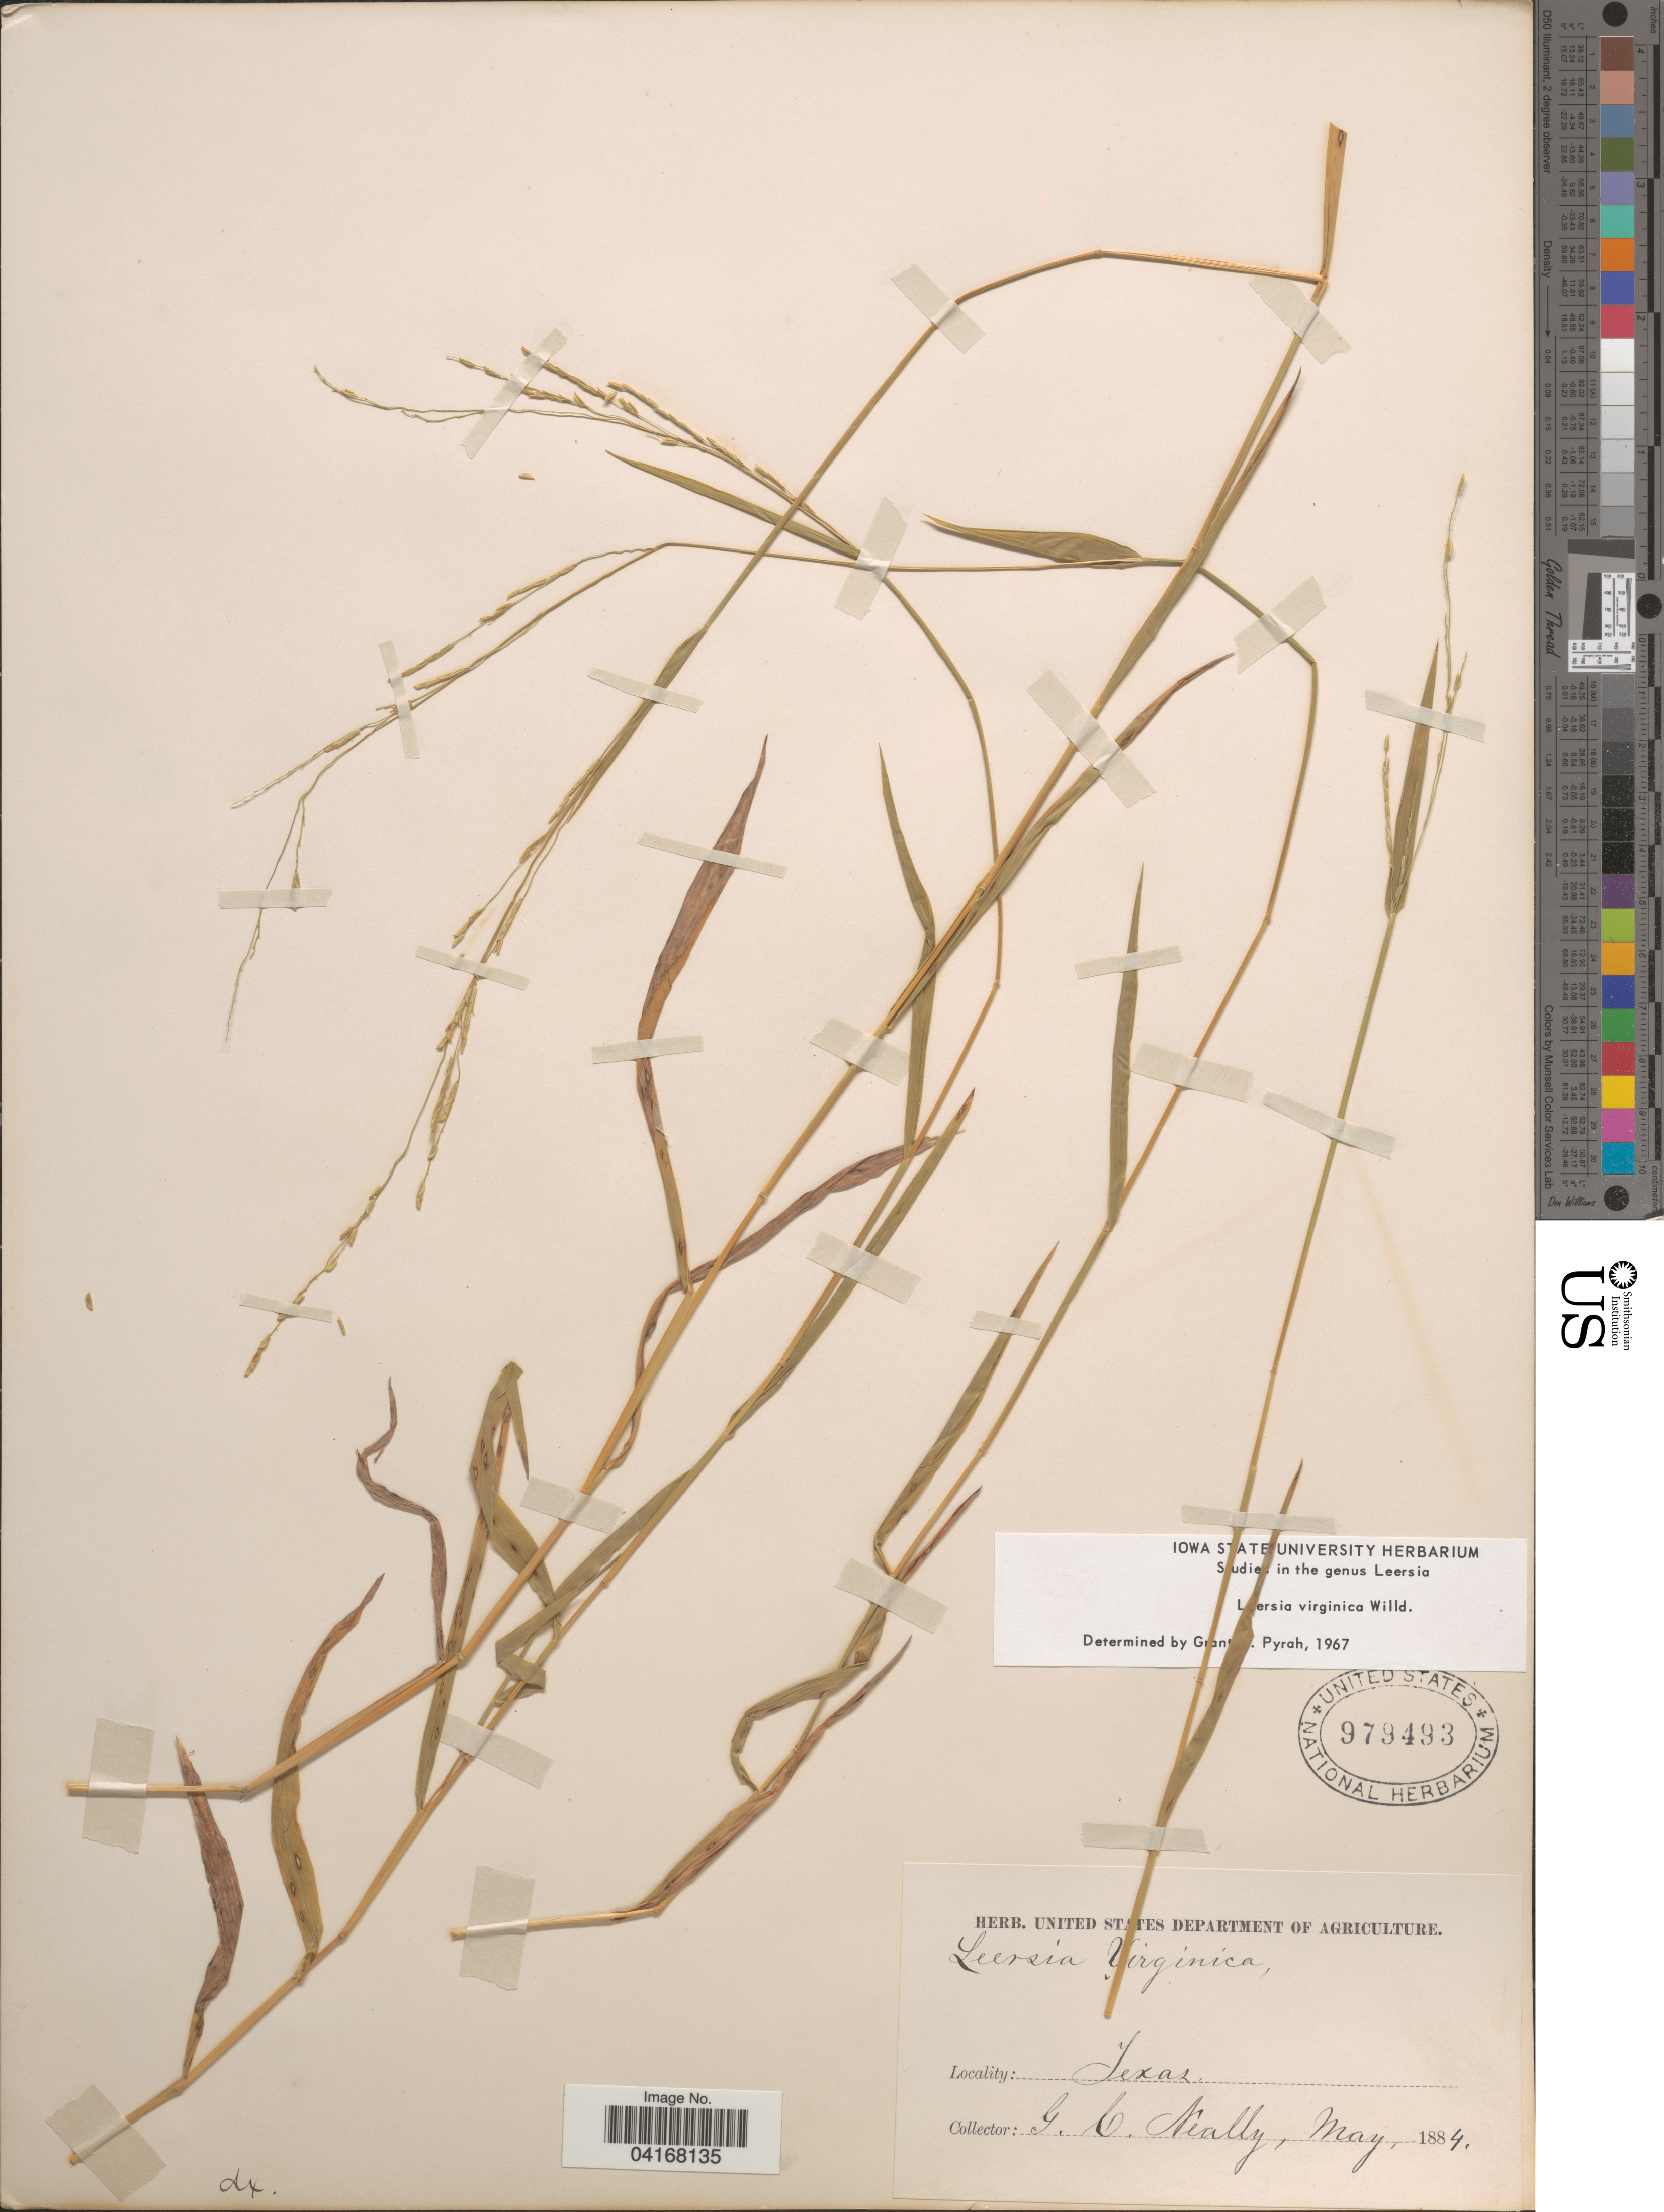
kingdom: Plantae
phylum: Tracheophyta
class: Liliopsida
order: Poales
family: Poaceae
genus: Leersia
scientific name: Leersia virginica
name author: Willd.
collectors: G. Neally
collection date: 1884-05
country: United States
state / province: Texas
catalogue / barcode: US 979493